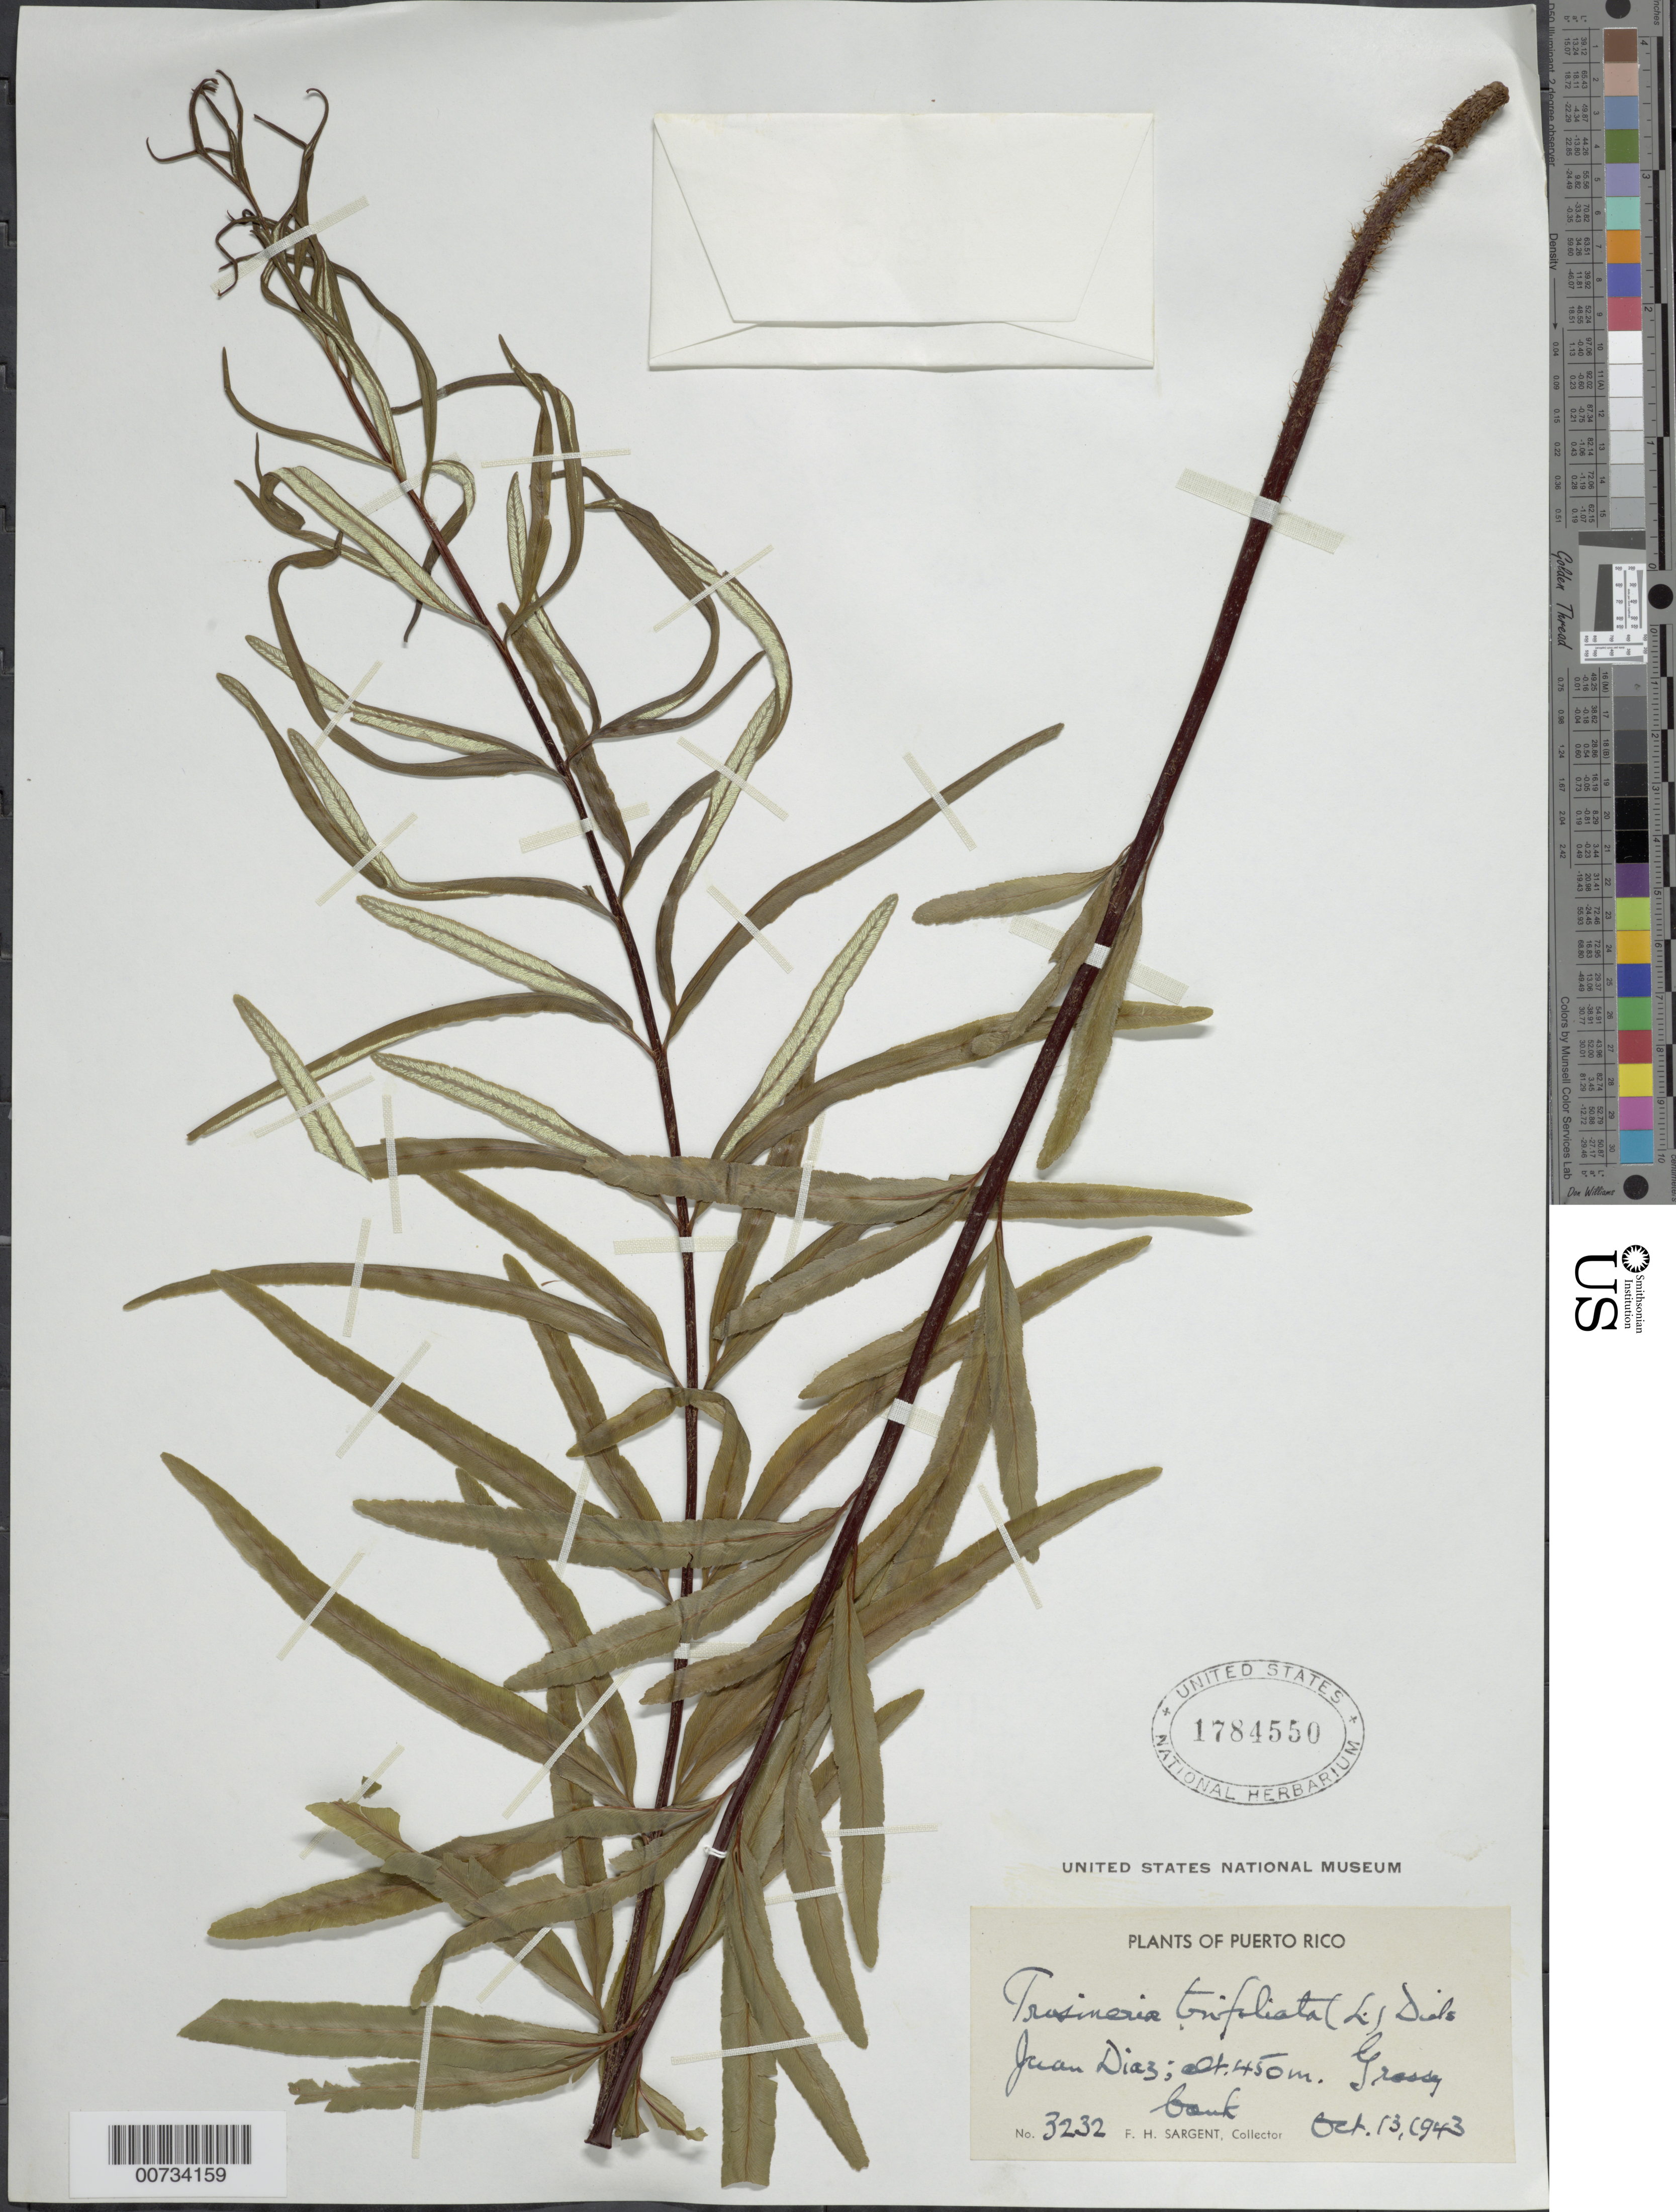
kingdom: Plantae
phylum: Tracheophyta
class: Polypodiopsida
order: Polypodiales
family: Pteridaceae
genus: Pityrogramma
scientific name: Pityrogramma trifoliata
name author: (L.) R.M. Tryon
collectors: F. H. Sargent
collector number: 3232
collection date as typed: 13 Oct 1943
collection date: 1943-10-13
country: Puerto Rico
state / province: Juana Díaz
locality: Juana Diaz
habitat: Grassy bank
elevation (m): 450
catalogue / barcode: US 1784550